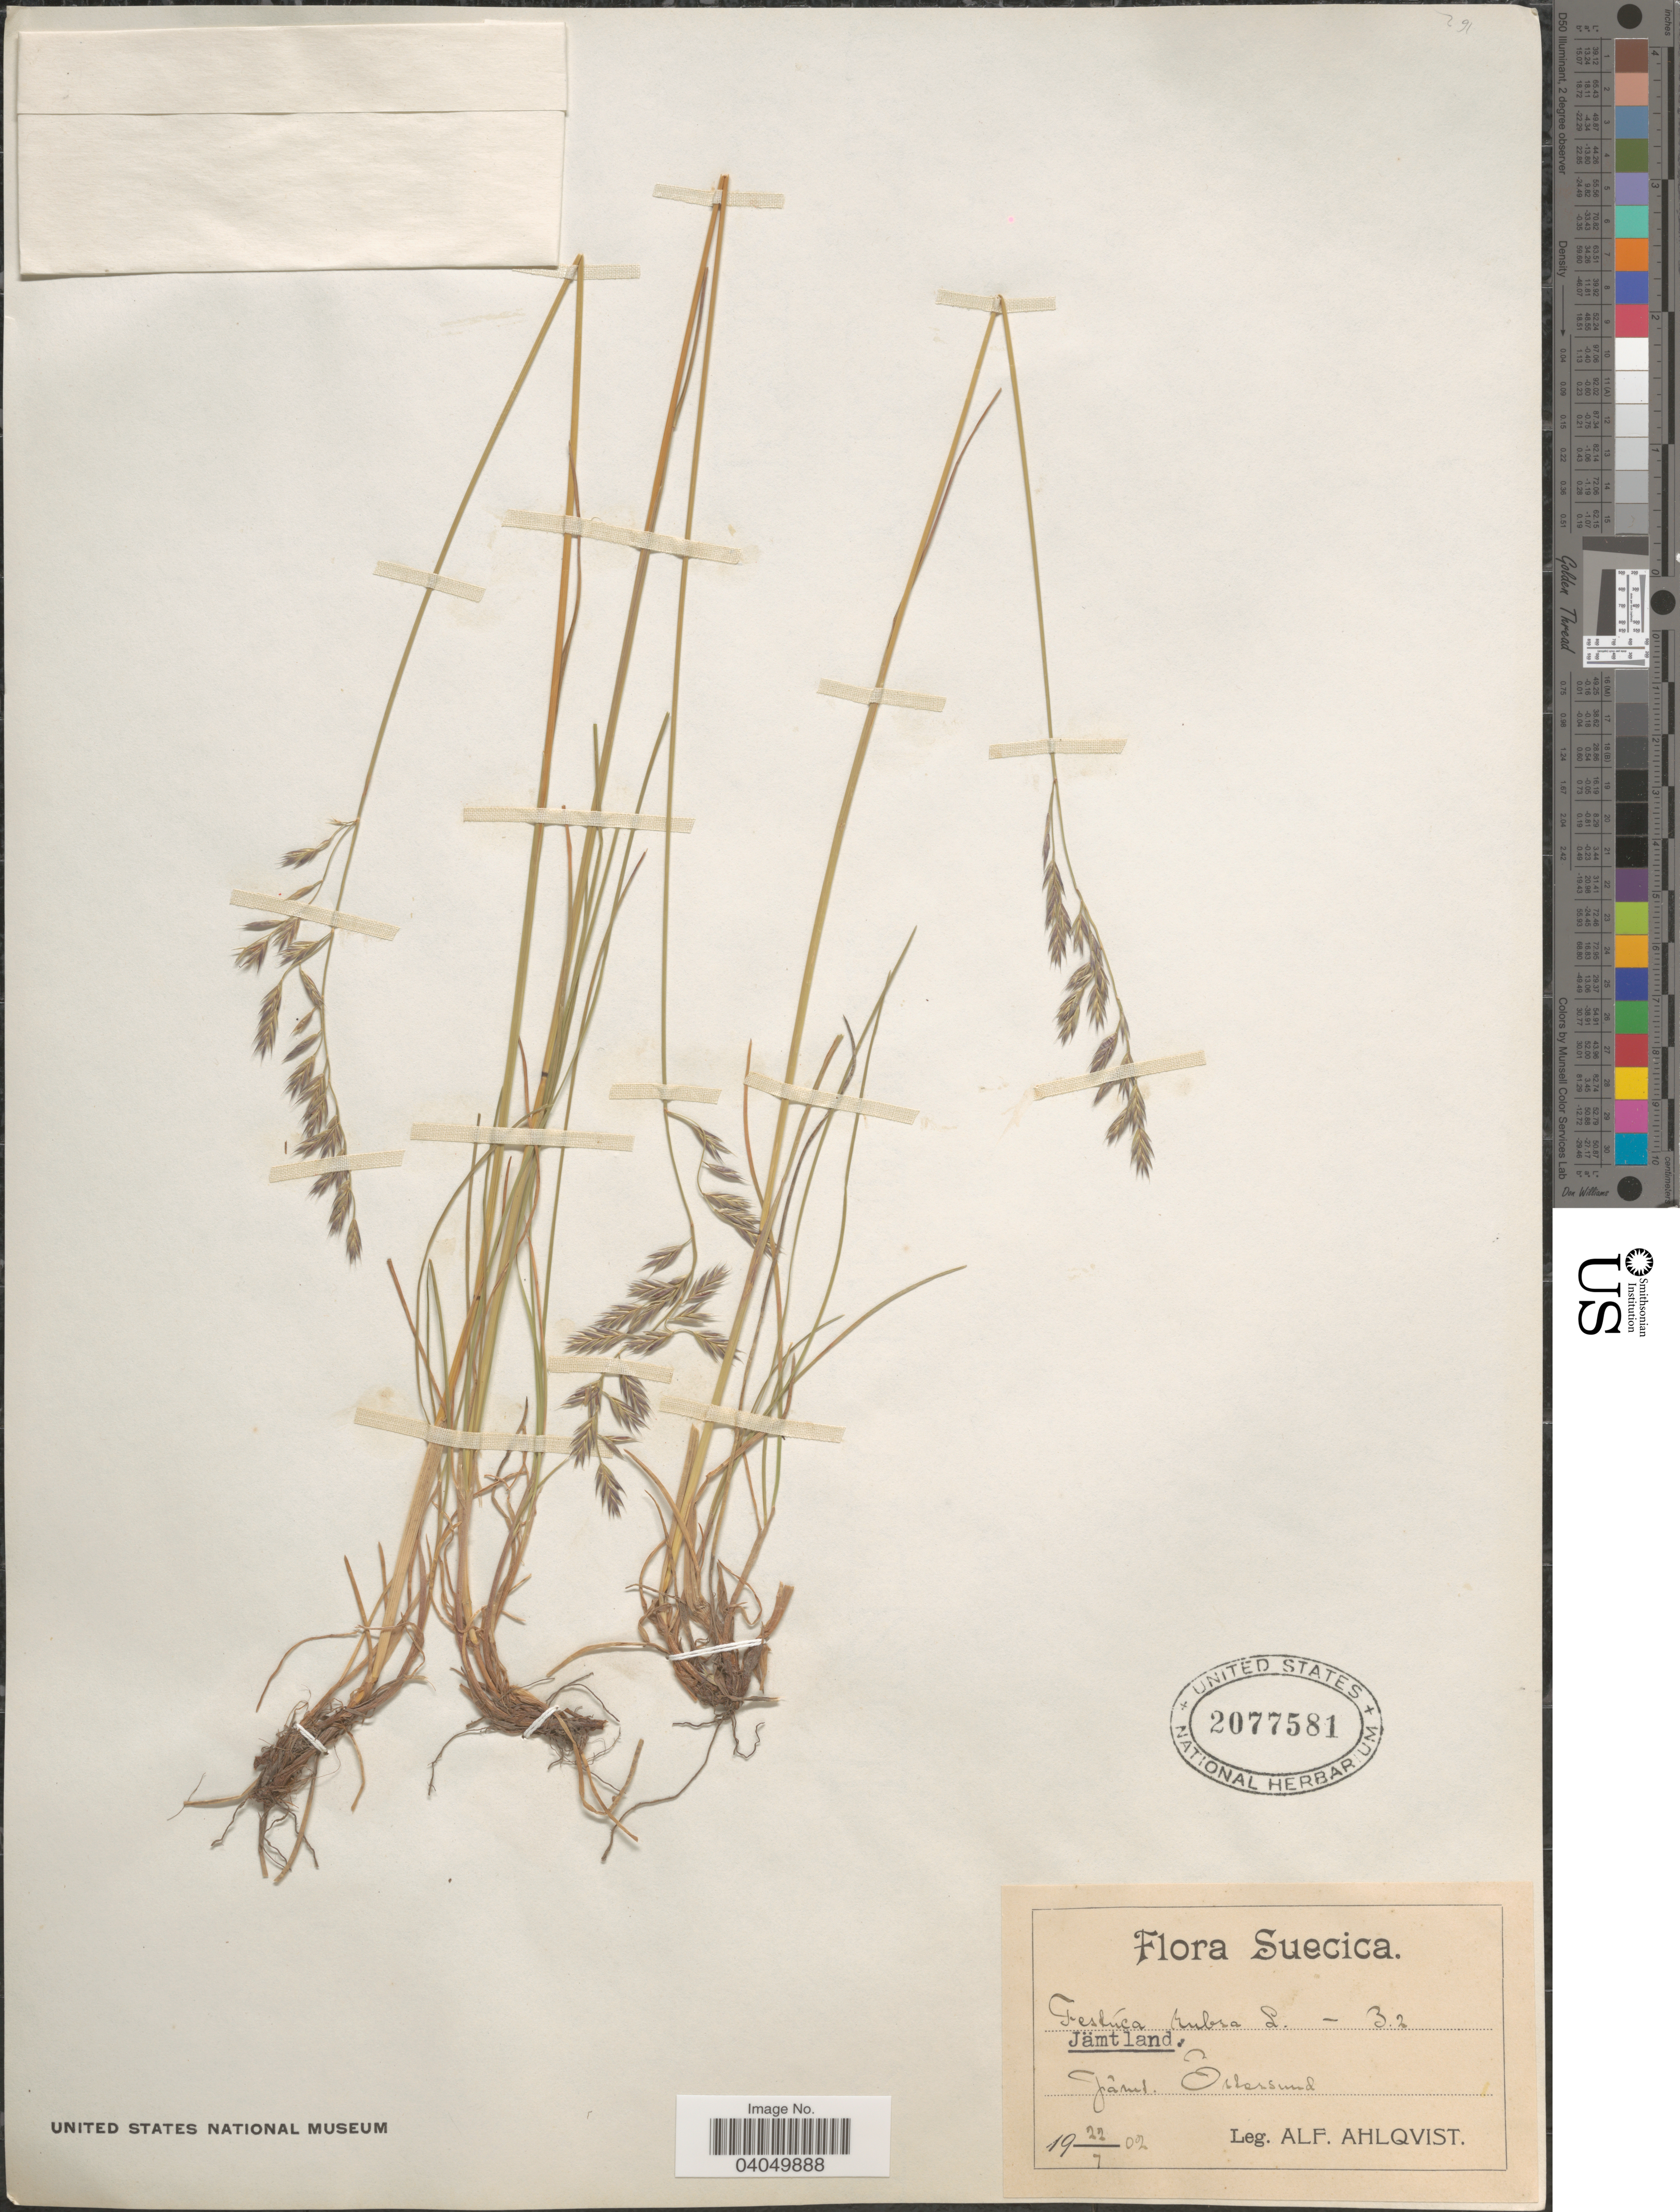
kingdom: Plantae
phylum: Tracheophyta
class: Liliopsida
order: Poales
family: Poaceae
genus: Festuca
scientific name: Festuca rubra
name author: L.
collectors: A. Ahlqvist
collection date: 1902-07-22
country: Sweden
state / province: Jämtland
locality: Suecica. Jämtland. Jämt., Ostersund.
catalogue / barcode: US 2077581